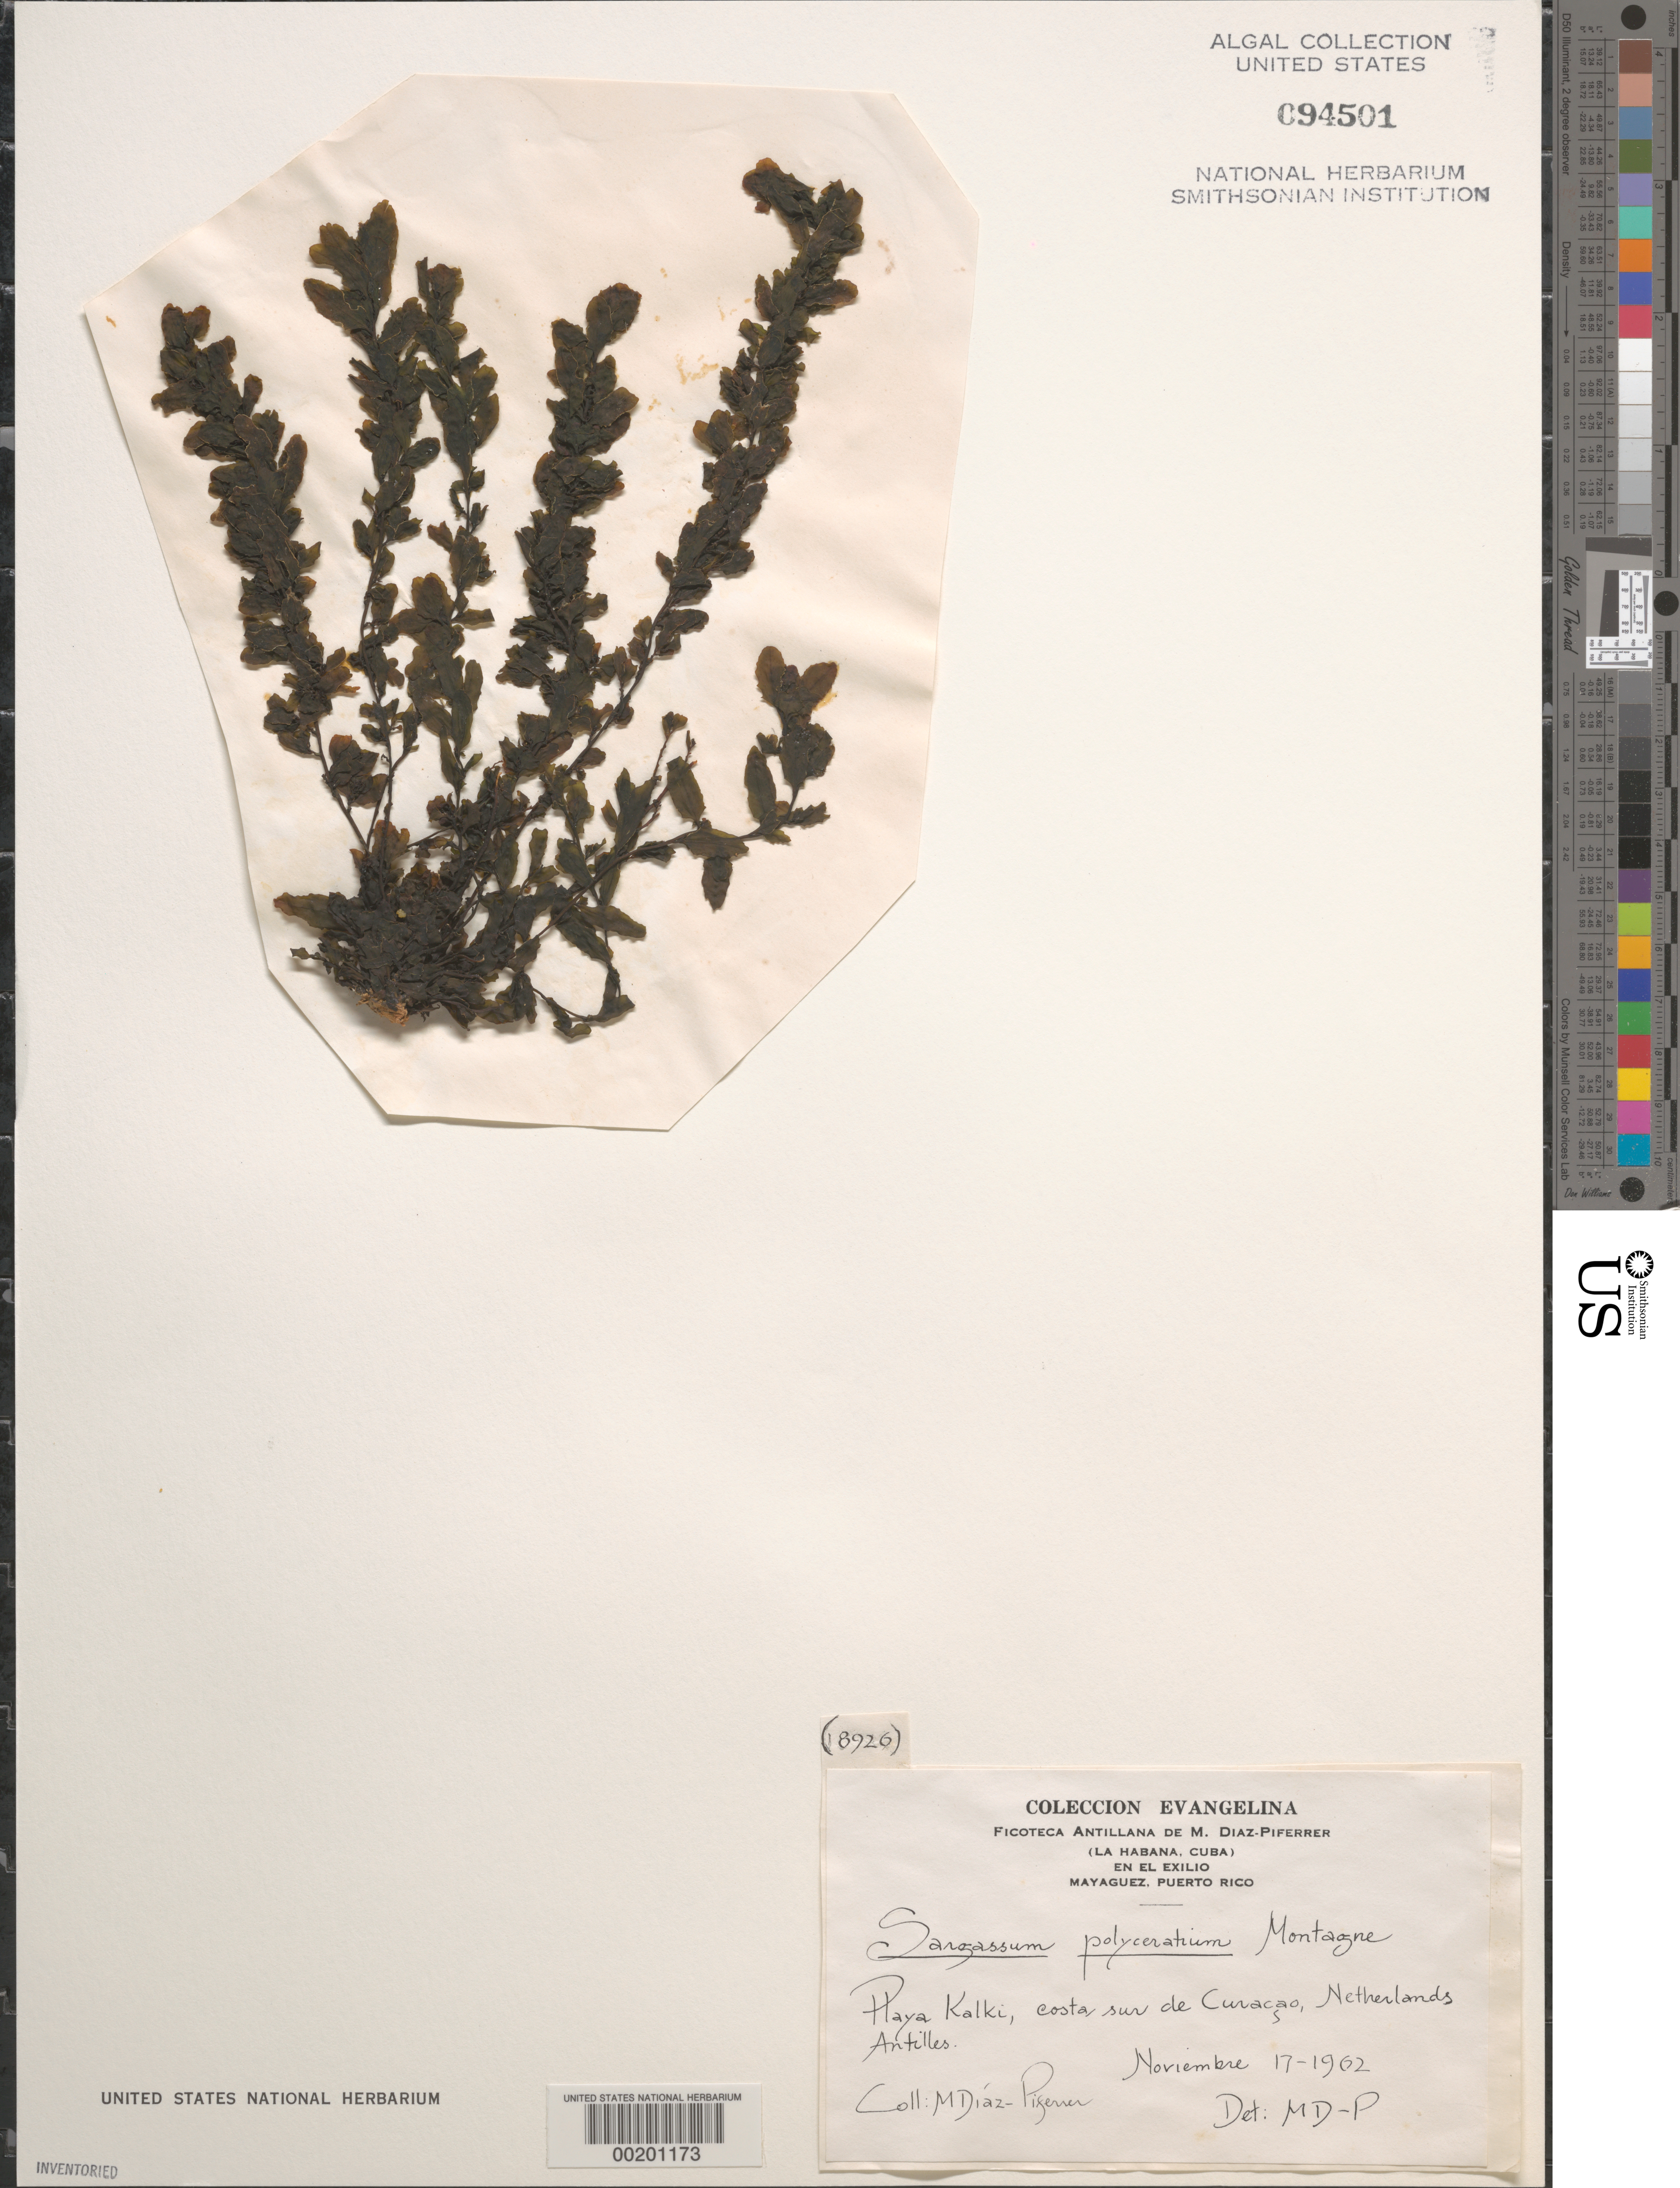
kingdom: Chromista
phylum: Ochrophyta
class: Phaeophyceae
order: Fucales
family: Sargassaceae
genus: Sargassum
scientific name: Sargassum polyceratium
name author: Mont.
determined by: Diaz-Piferrer, M.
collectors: M. Diaz-Piferrer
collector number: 18926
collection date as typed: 17 Nov 1962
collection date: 1962-11-17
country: Curaçao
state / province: ABC Islands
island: Curaçao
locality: Playa Kalki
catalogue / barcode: US 94501